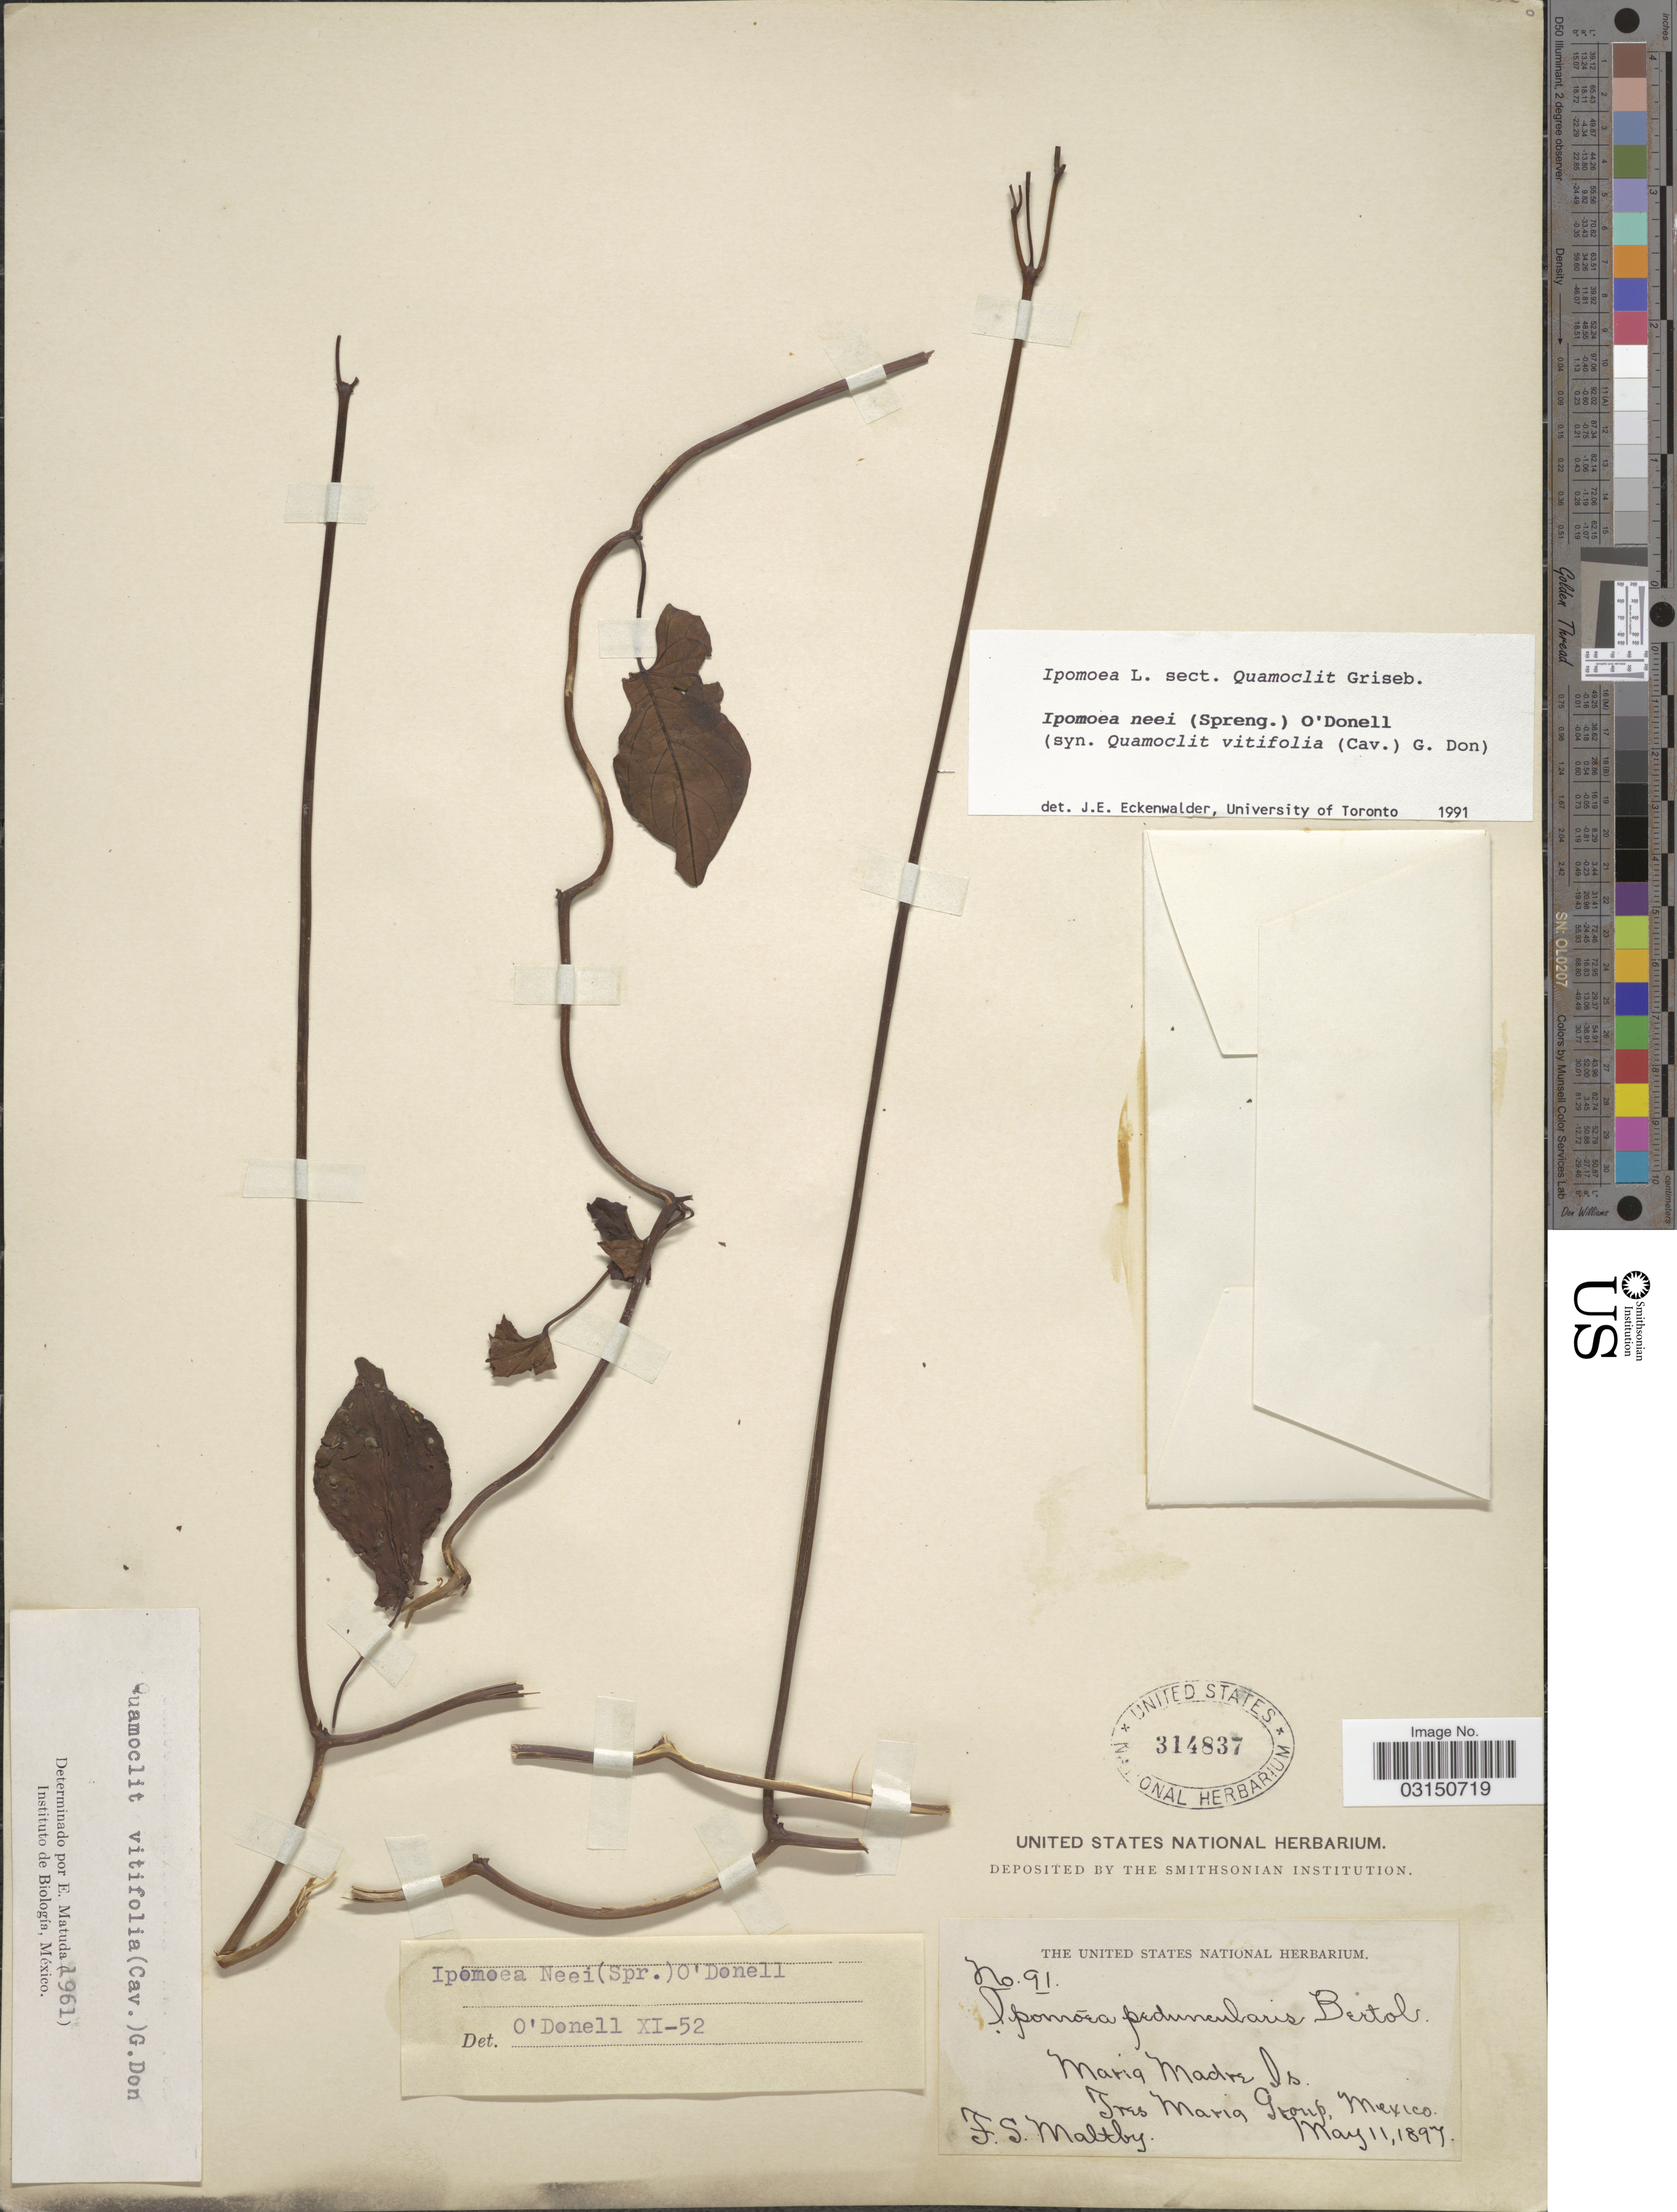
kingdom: Plantae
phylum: Tracheophyta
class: Magnoliopsida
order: Solanales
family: Convolvulaceae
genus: Ipomoea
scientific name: Ipomoea neei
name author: (Spreng.) O'Donell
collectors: F. S. Maltby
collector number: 91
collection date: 1897-05-11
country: Mexico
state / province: Nayarit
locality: Maria Madre Is. Tres Maria Group.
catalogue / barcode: US 314837